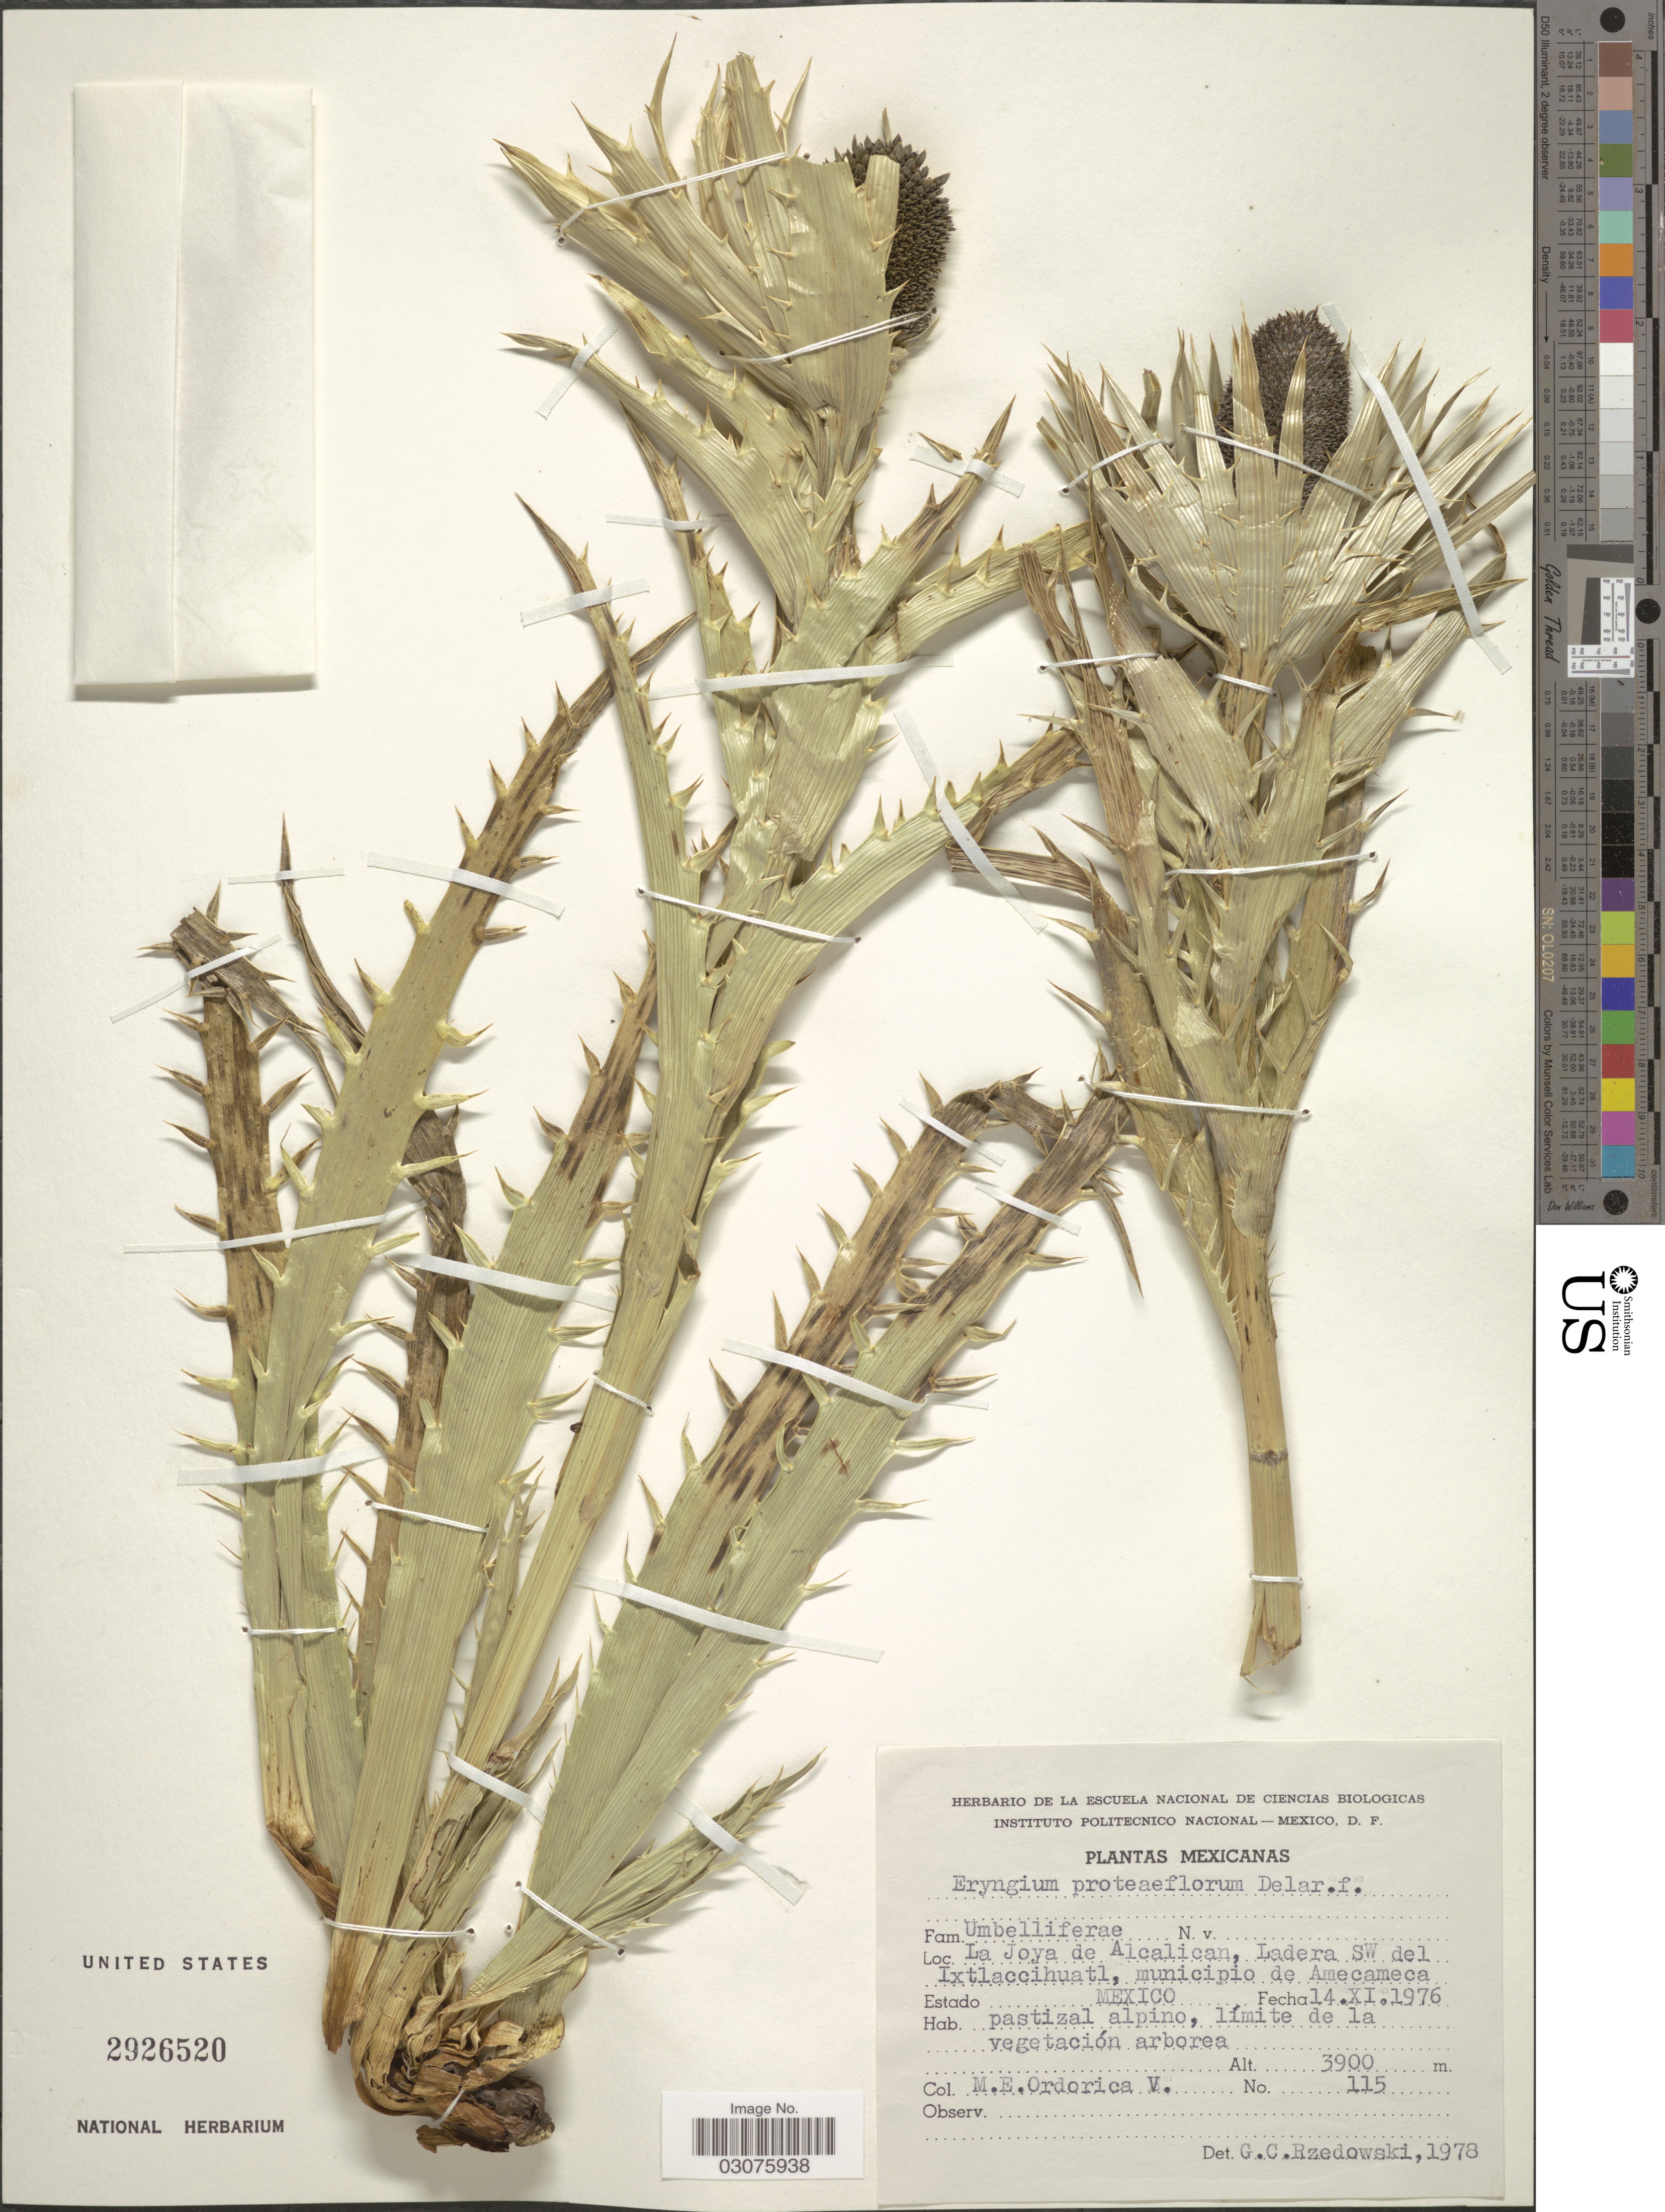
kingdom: Plantae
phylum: Tracheophyta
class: Magnoliopsida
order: Apiales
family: Apiaceae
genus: Eryngium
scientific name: Eryngium proteiflorum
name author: F. Delaroche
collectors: M. Ordorica V.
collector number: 115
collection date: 1976-11-14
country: Mexico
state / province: México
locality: La Joya de Alcalican, Ladera SW del Oxtlaccihuatl, municipio de Amecameca. Estado Mexico.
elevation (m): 3900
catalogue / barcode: US 2926520